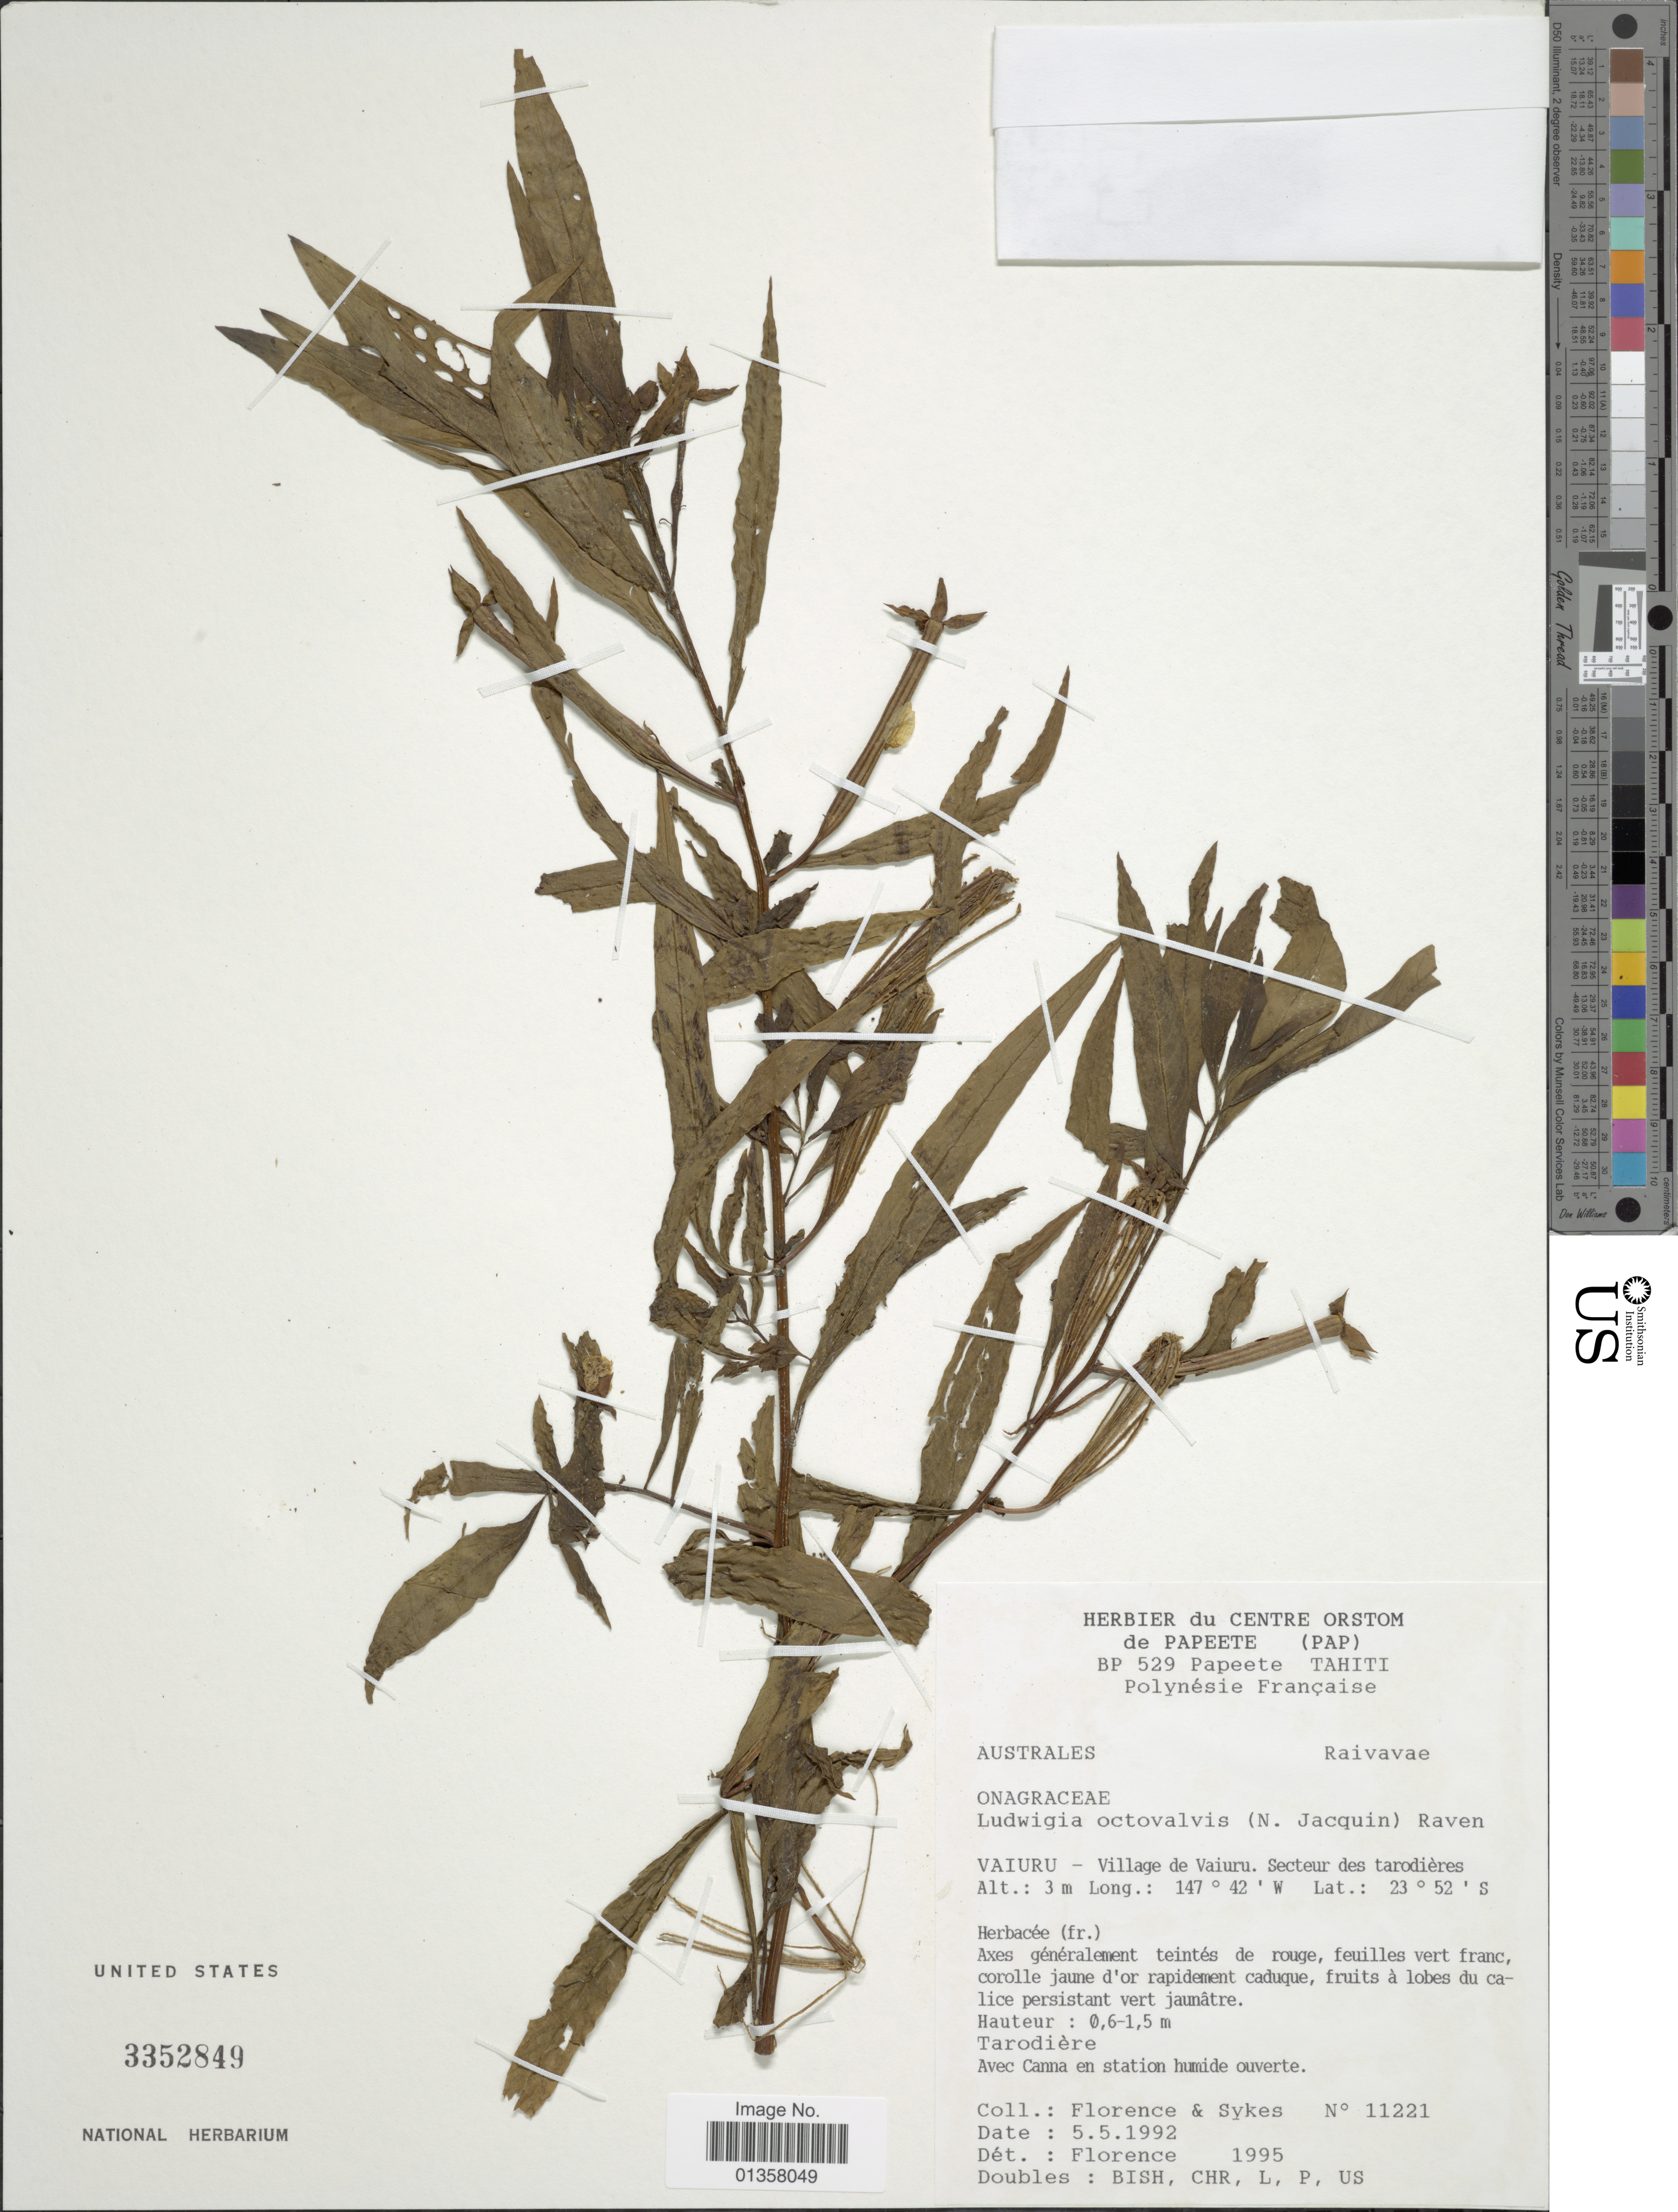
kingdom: Plantae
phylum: Tracheophyta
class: Magnoliopsida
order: Myrtales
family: Onagraceae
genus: Ludwigia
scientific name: Ludwigia octovalvis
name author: (Jacq.) P.H. Raven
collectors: -. Florence & Sykes, --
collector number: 11221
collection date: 1992-05-05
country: French Polynesia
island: Raivavae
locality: Australes, Raivavae, Vaiuru - Village de Vaiuru. Secteur des tarodières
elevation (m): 3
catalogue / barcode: US 3352849